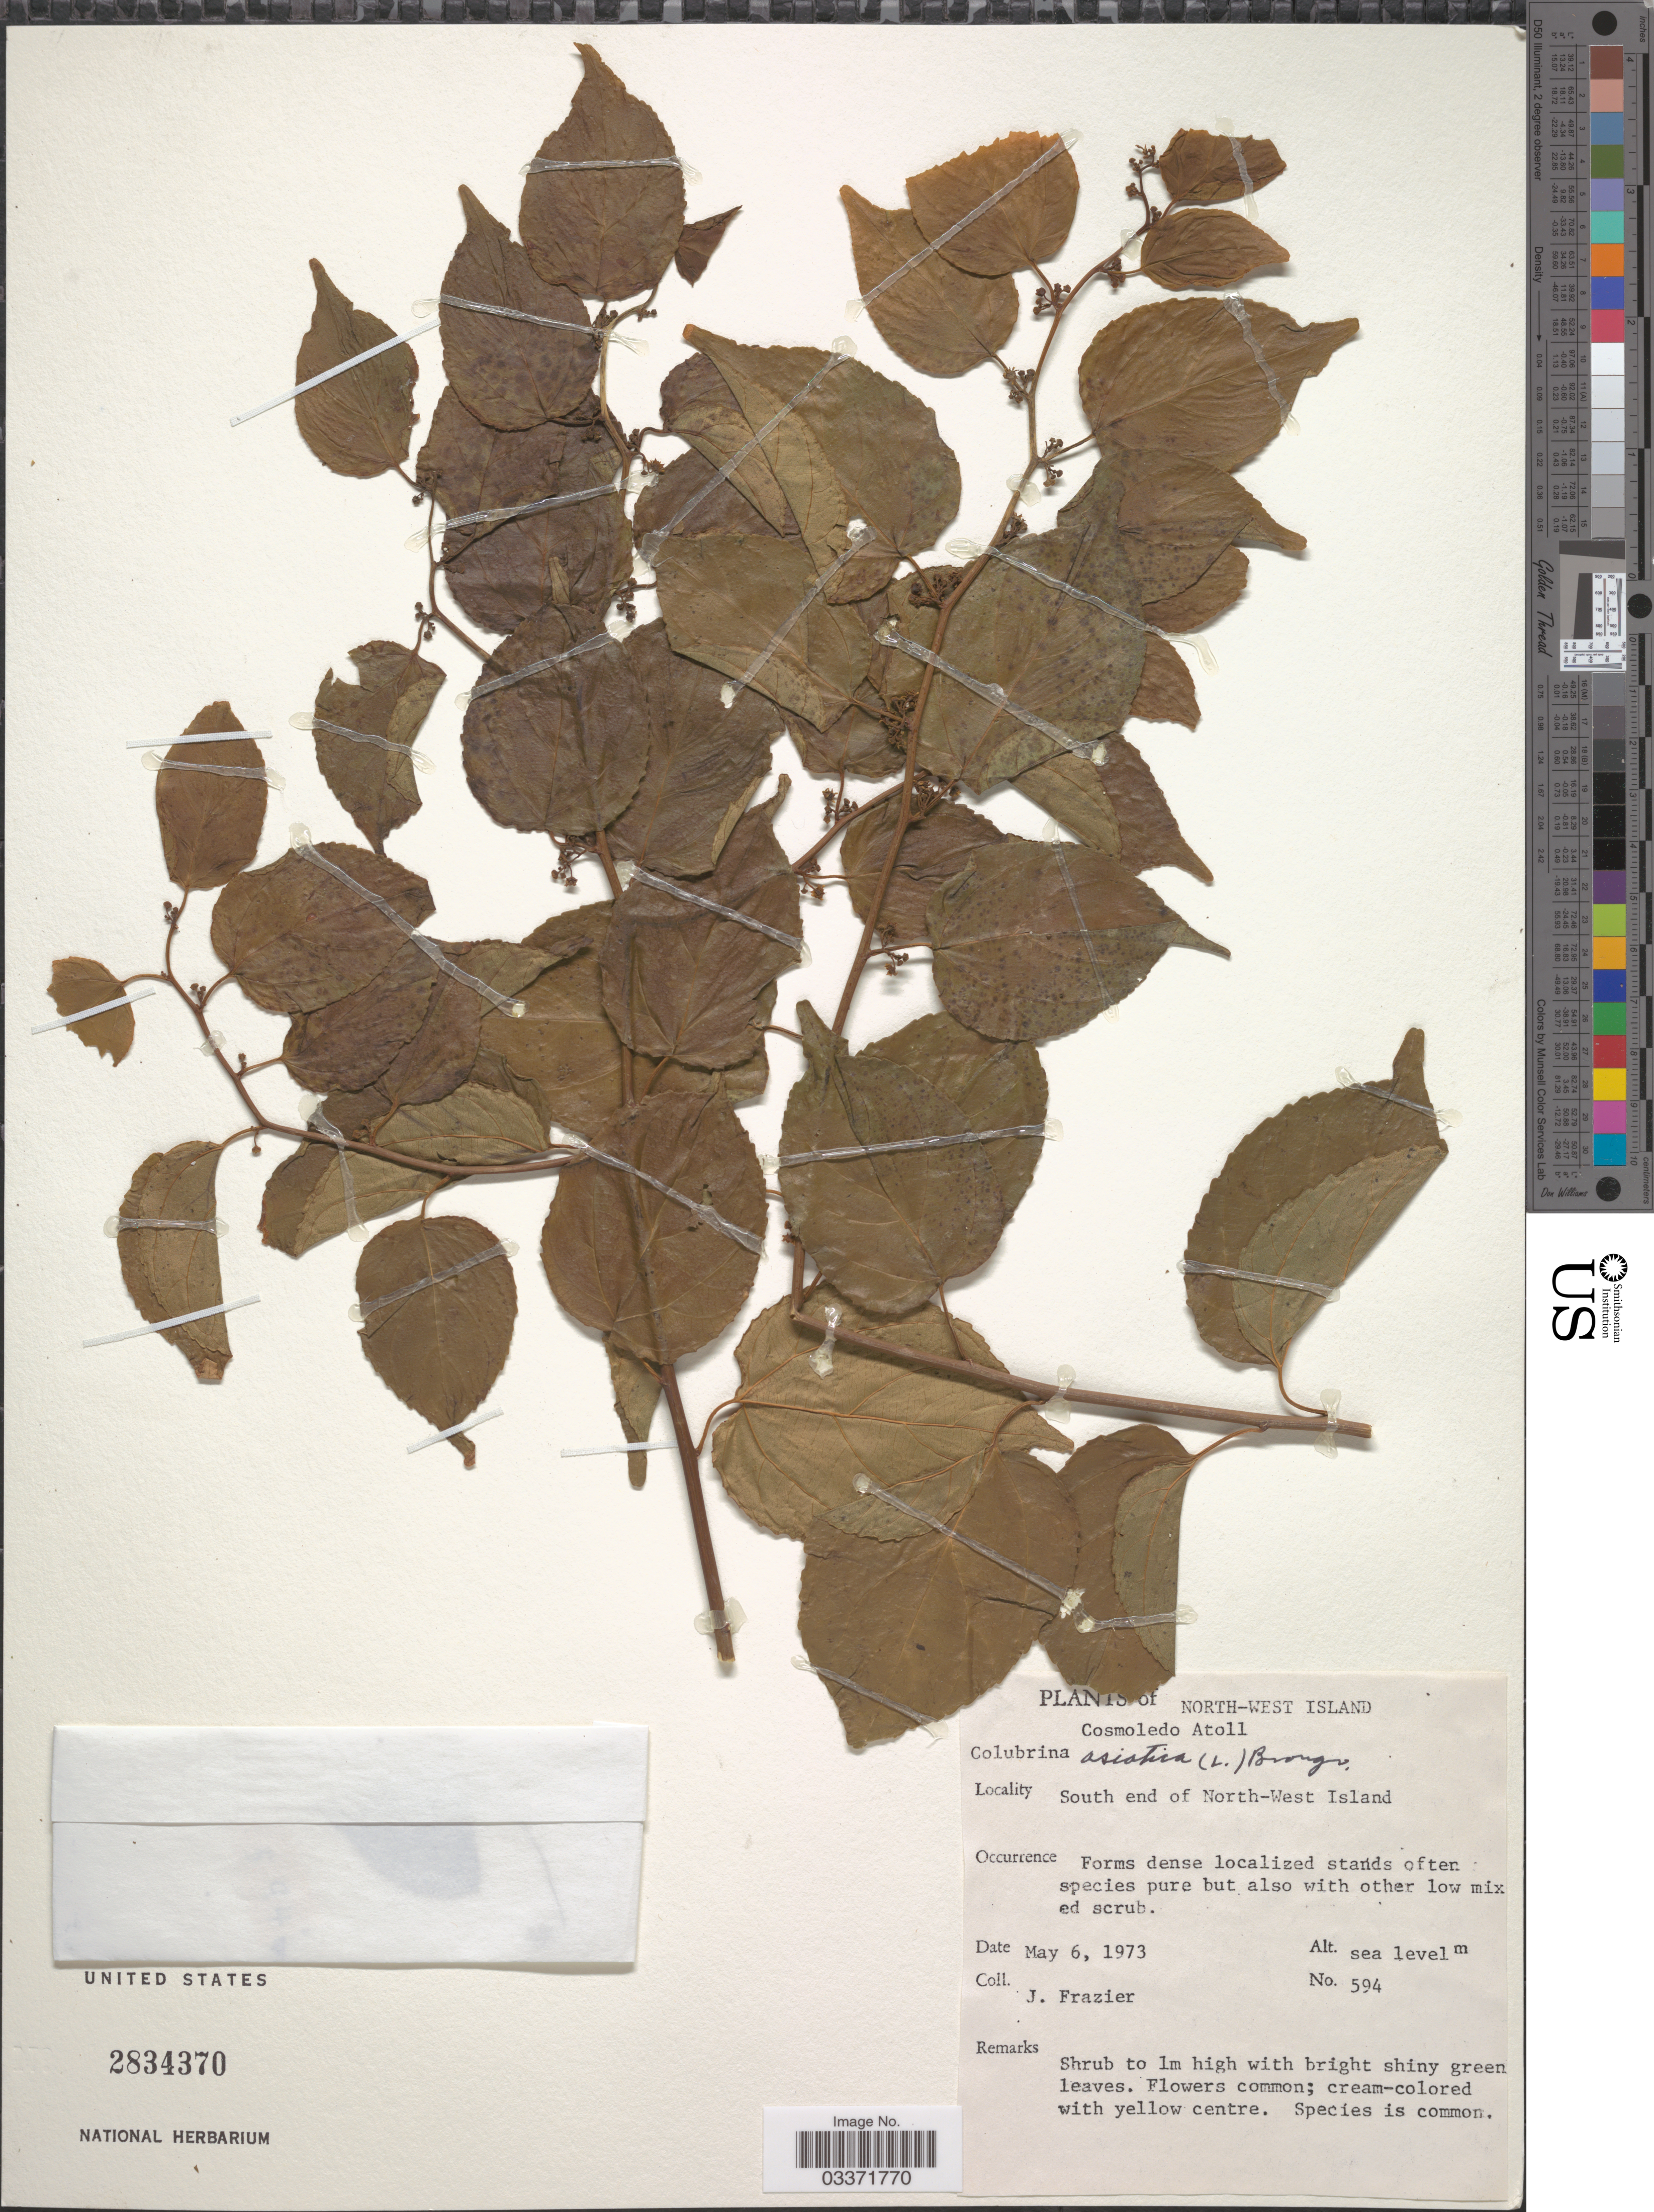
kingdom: Plantae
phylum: Tracheophyta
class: Magnoliopsida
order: Rosales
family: Rhamnaceae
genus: Colubrina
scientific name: Colubrina asiatica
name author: (L.) Brongn.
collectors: J. Frazier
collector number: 594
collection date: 1973-05-06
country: Seychelles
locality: North-West Island, Cosmoledo Atoll, South end of North-West Island.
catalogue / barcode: US 2834370